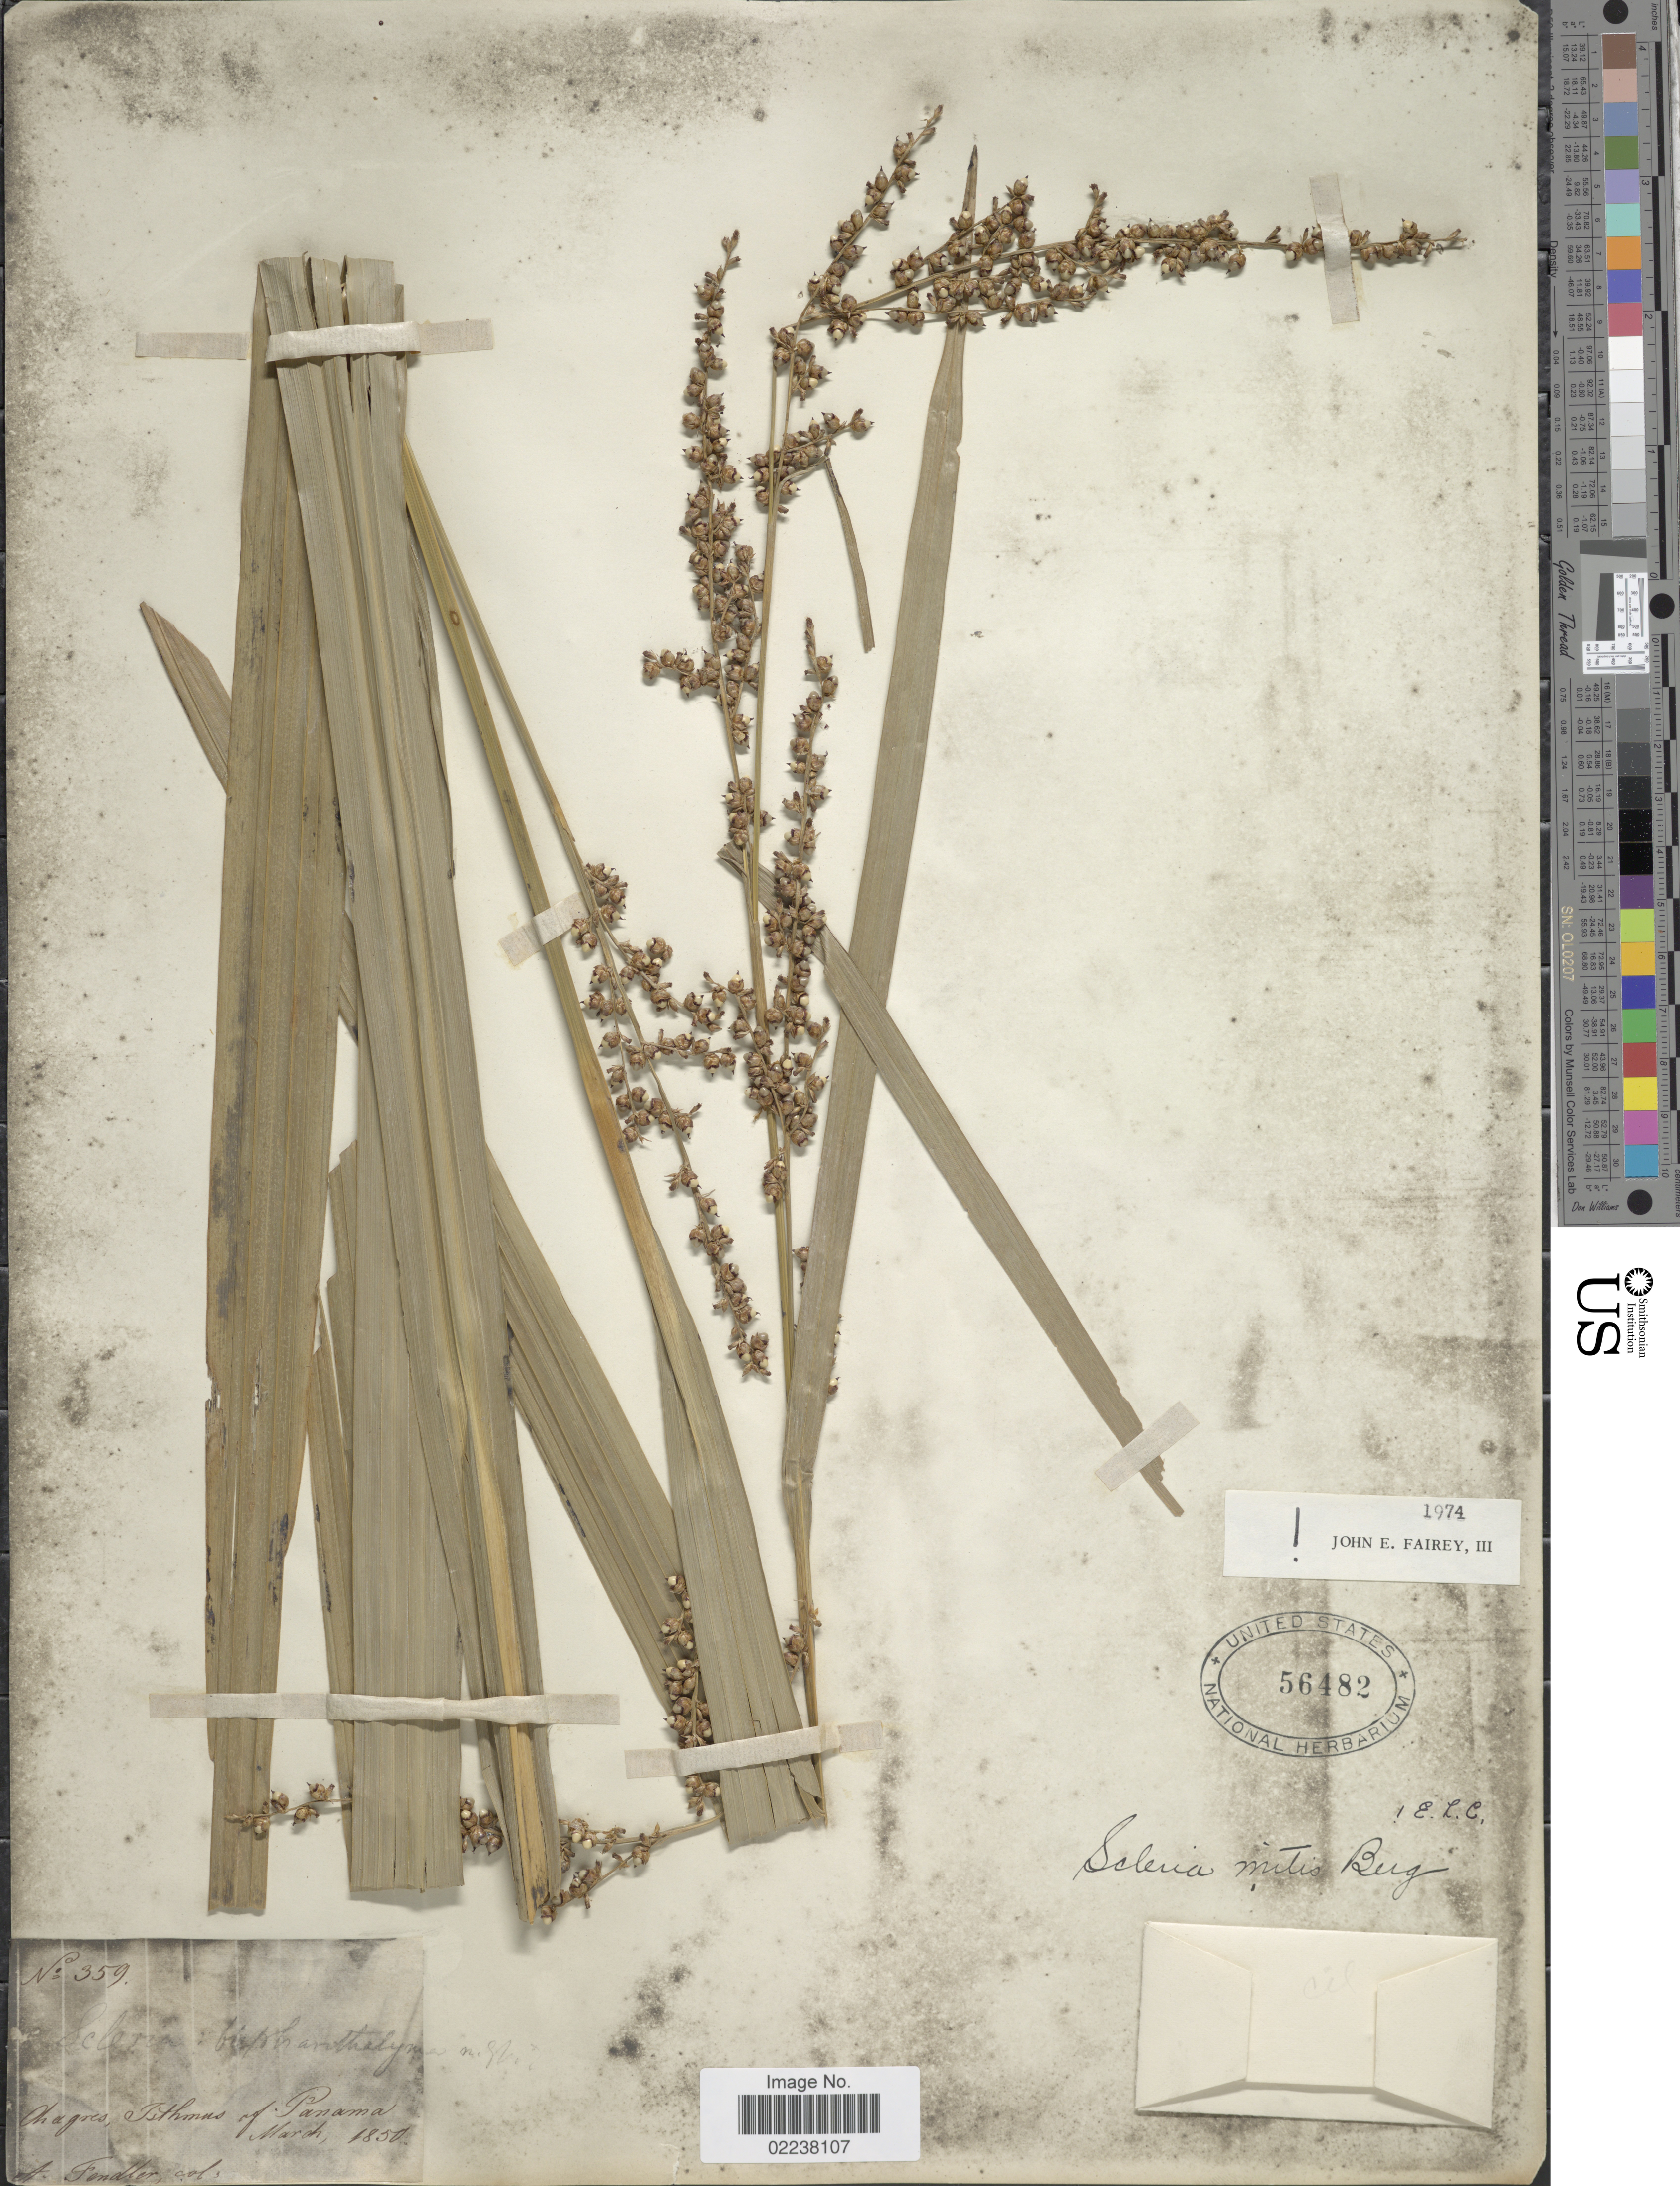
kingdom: Plantae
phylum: Tracheophyta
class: Liliopsida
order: Poales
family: Cyperaceae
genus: Scleria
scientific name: Scleria mitis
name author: P.J. Bergius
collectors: A. Fondler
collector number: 359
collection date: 1850-03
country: Panama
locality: Chagres, Isthmus of Panama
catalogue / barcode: US 56482